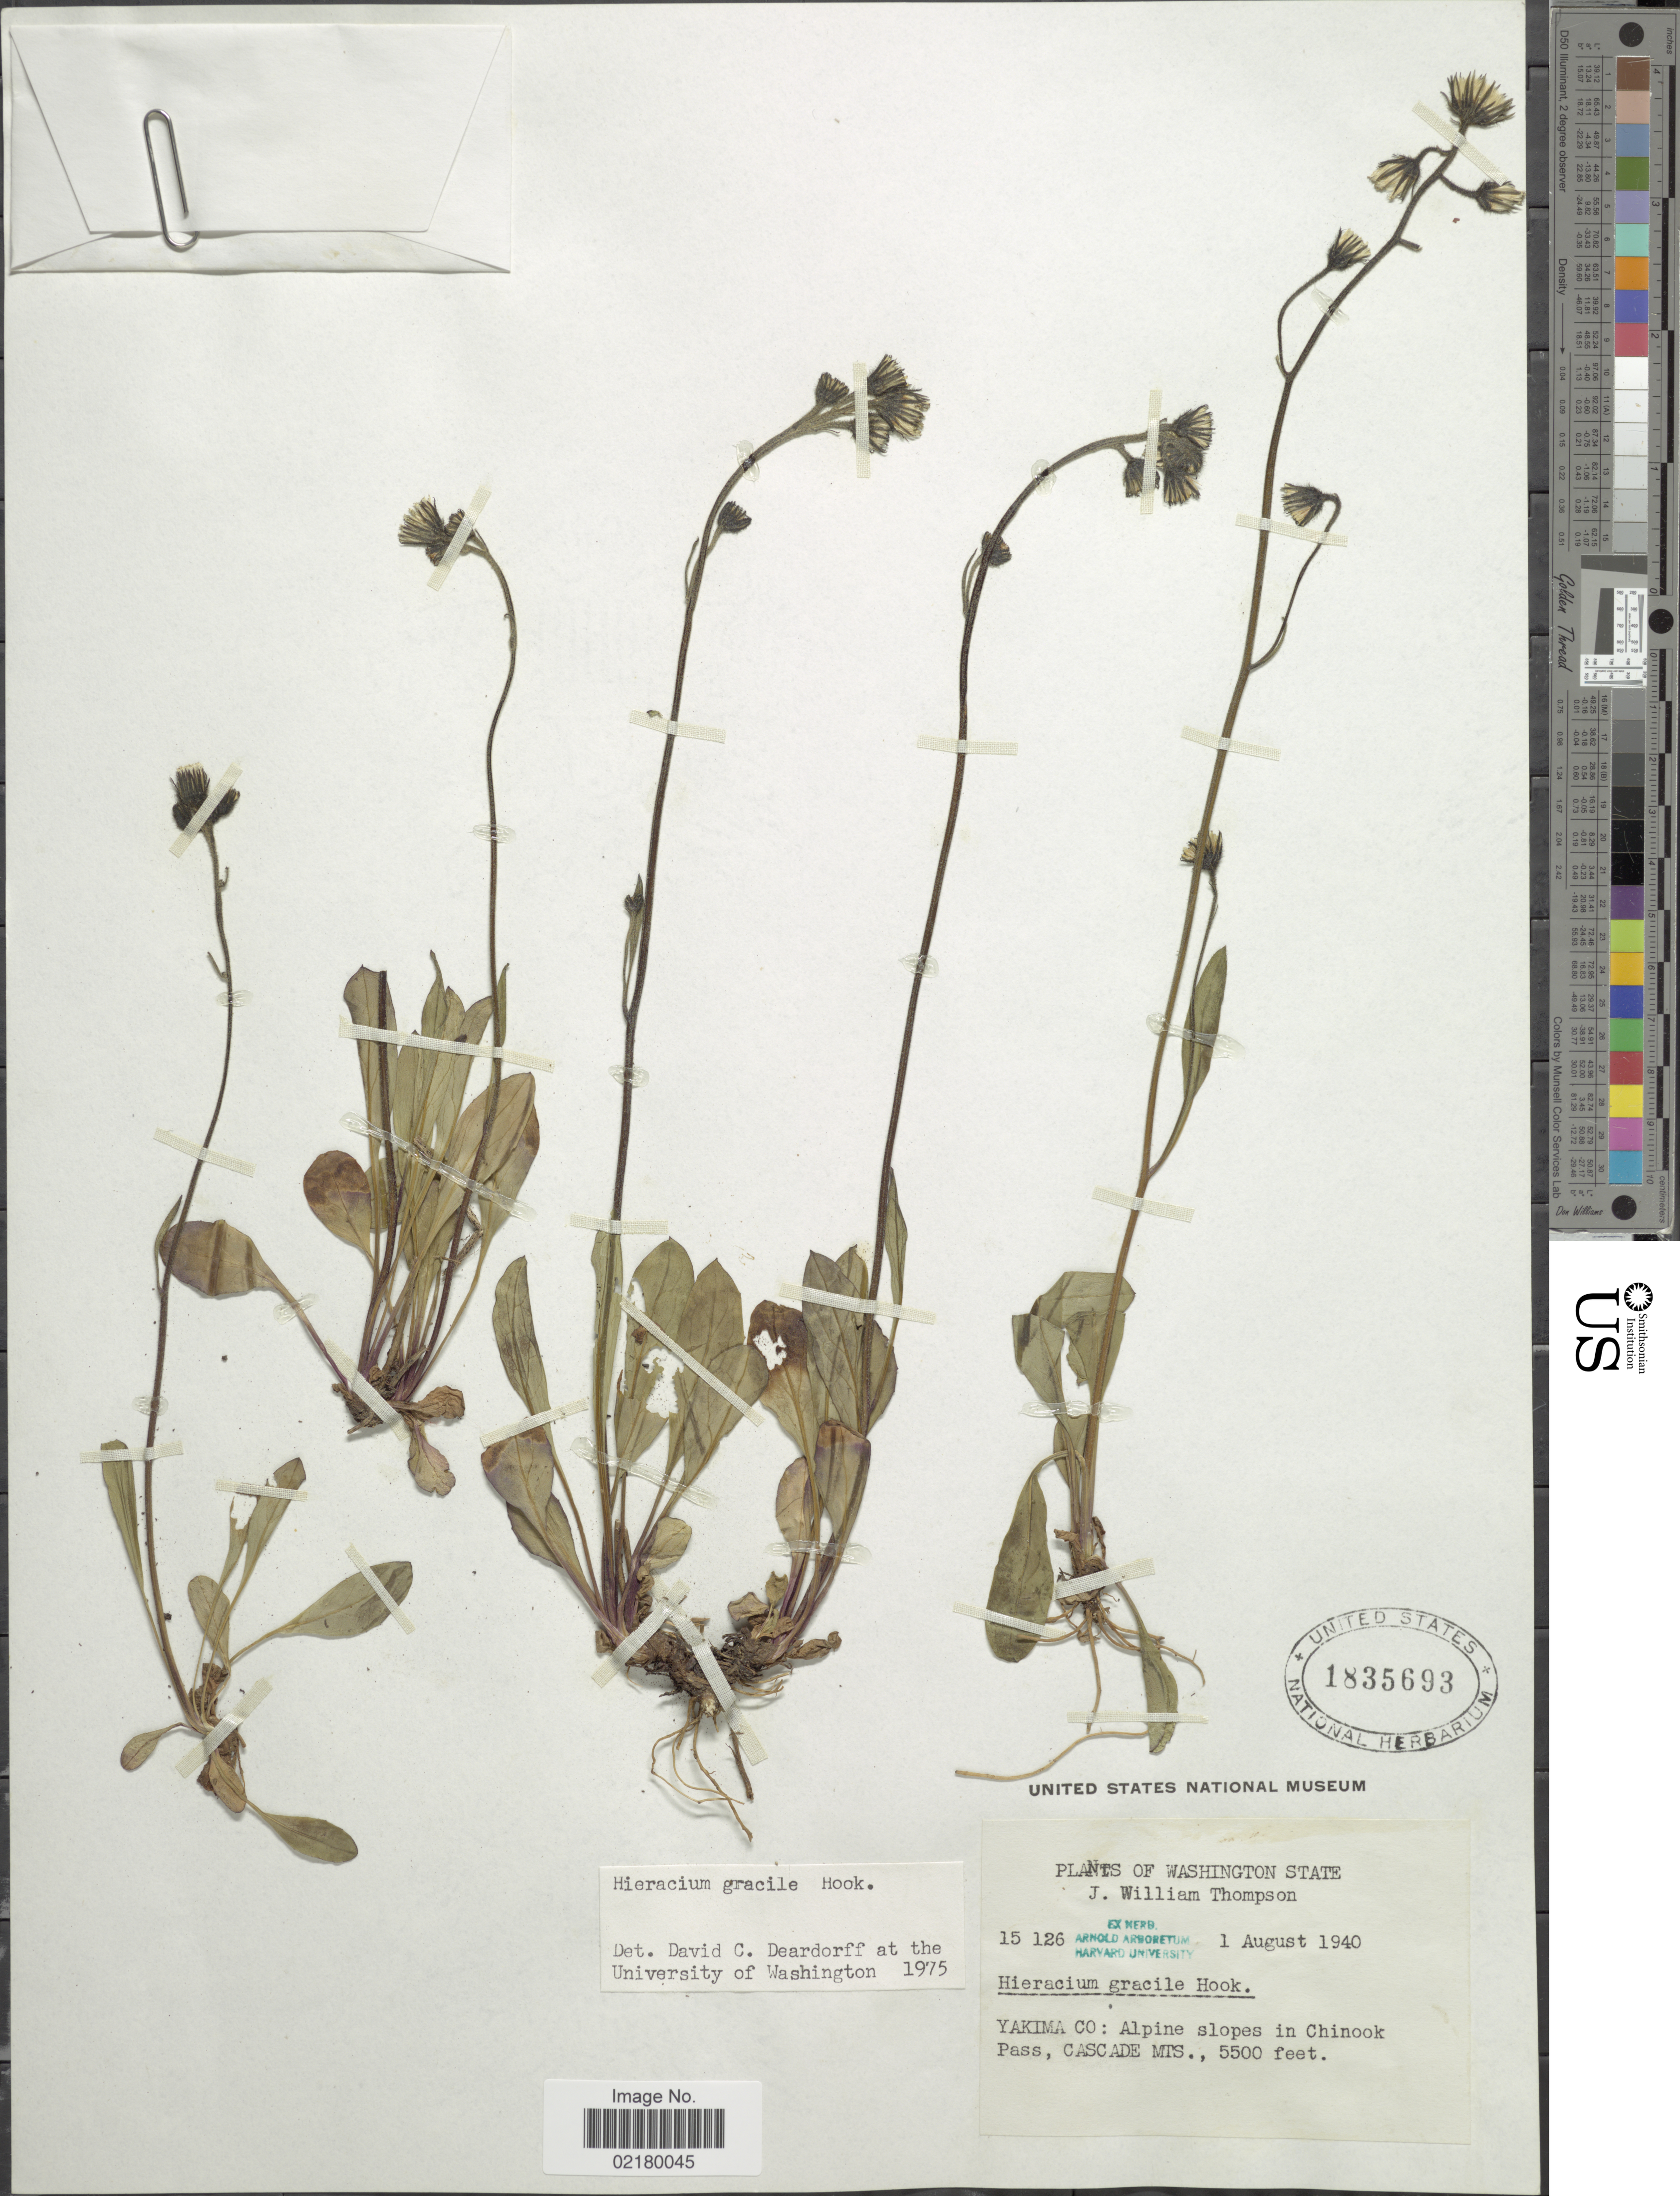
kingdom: Plantae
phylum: Tracheophyta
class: Magnoliopsida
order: Asterales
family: Asteraceae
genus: Hieracium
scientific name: Hieracium triste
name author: Willd. ex Spreng.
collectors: J. W. Thompson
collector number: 15126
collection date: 1940-08-01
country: United States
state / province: Washington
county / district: Yakima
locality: Yakima Co: Alpine slopes in Chinook Pass, Cascade Mts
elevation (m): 1676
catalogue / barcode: US 1835693